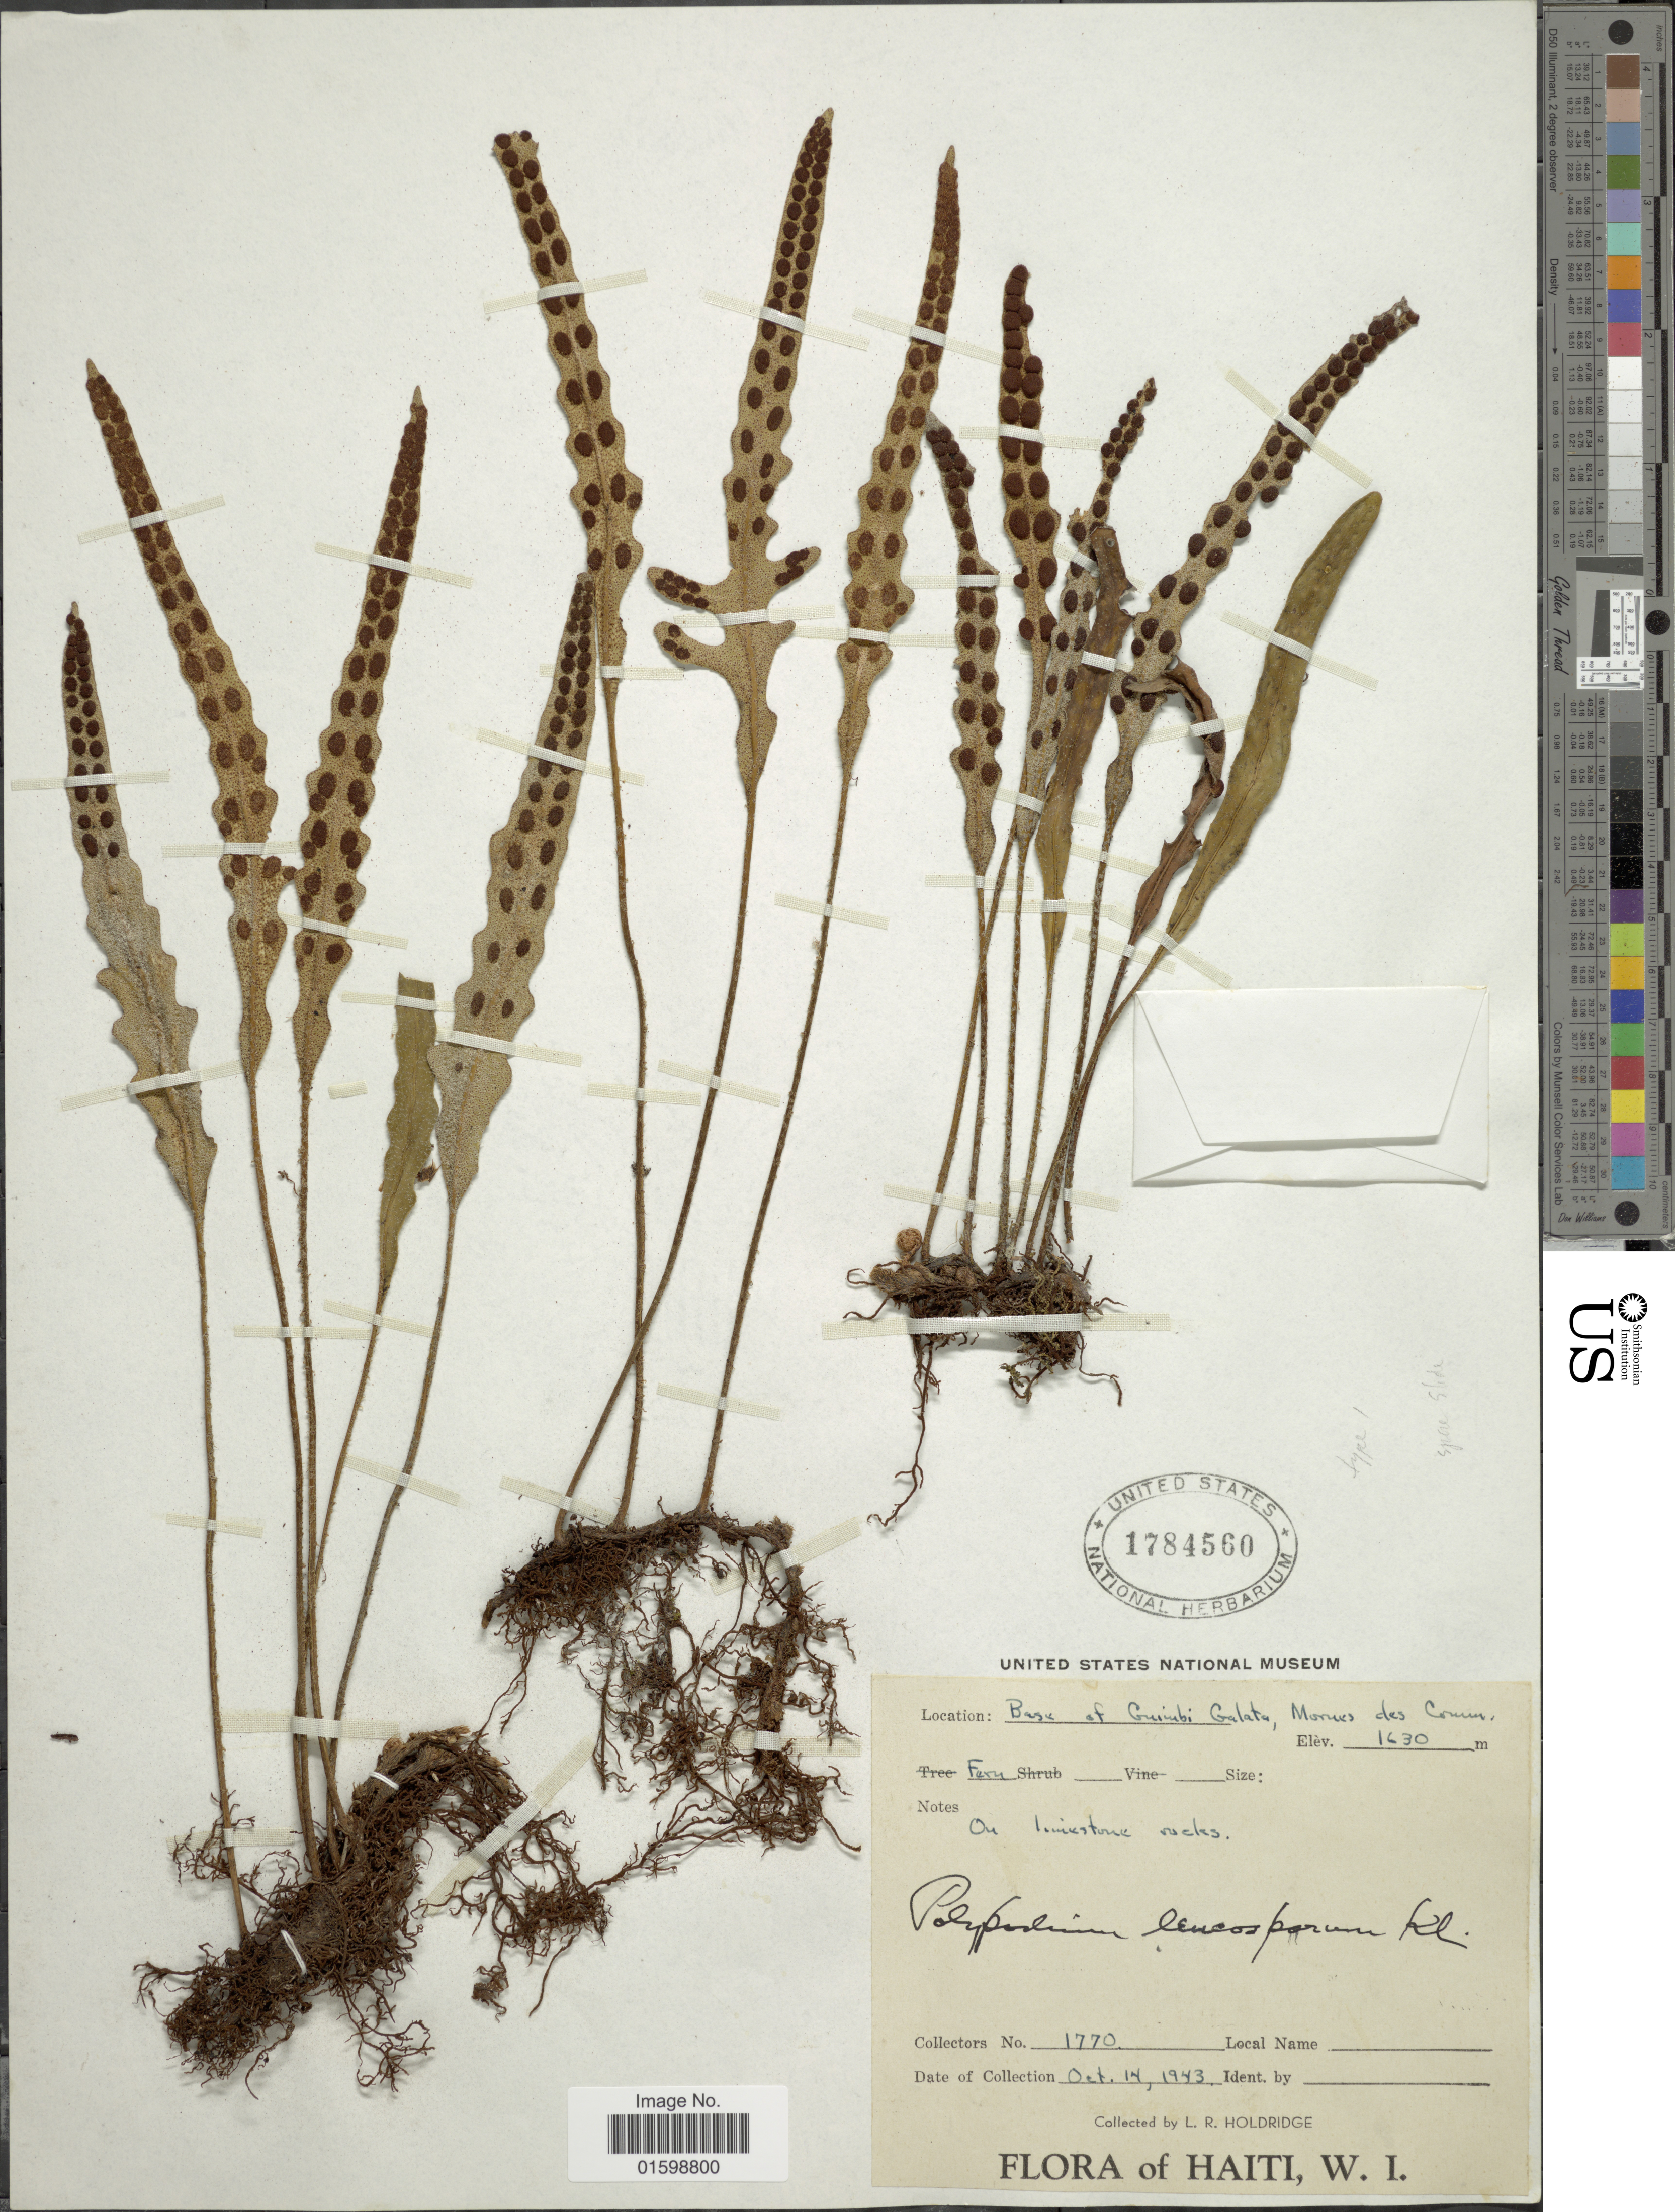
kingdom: Plantae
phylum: Tracheophyta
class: Polypodiopsida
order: Polypodiales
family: Polypodiaceae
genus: Pleopeltis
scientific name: Pleopeltis x leucospora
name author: (Klotzsch) L.B. Moore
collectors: L. Holdridge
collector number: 1770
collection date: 1943-10-14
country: Haiti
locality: West Indies, base of Guiguibi Galata, Morres de Connes, on limestone rocks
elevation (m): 1630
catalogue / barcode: US 1784560